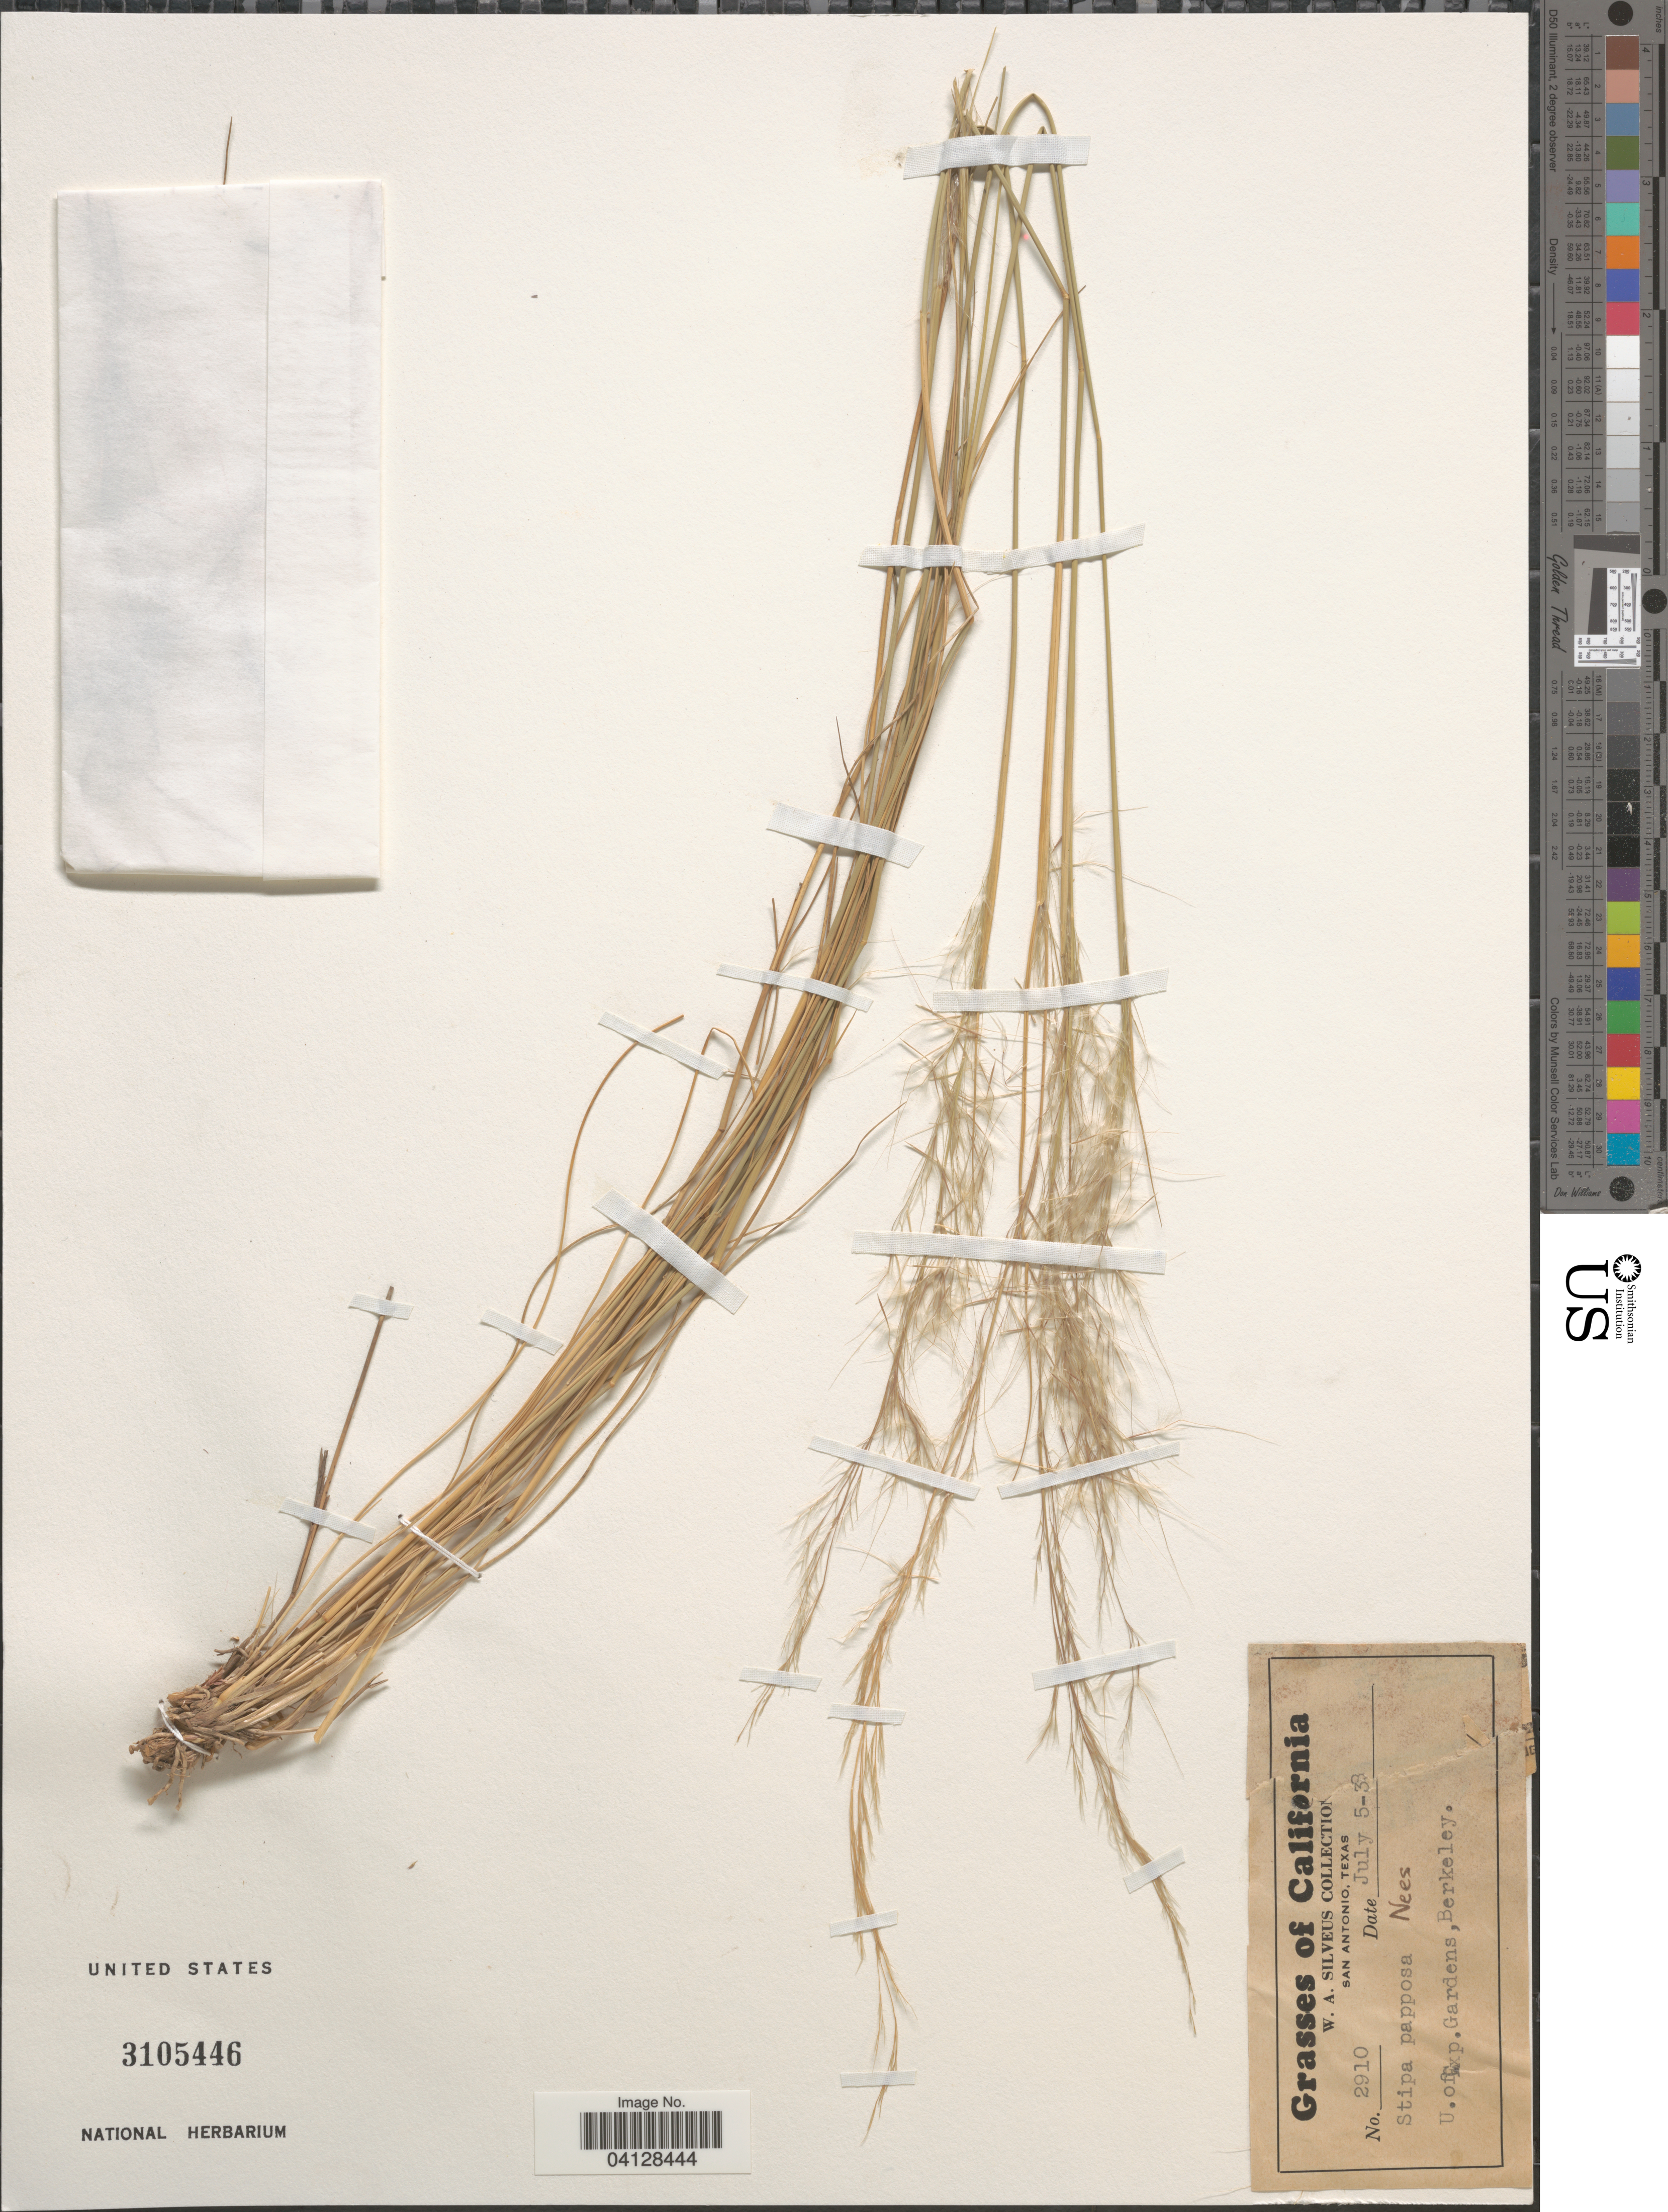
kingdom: Plantae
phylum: Tracheophyta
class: Liliopsida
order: Poales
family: Poaceae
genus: Stipa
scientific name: Stipa papposa Nees, nom. illeg.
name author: Nees in Mart.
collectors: W. Silveus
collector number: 2910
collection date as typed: Transcribed d/m/y: 5/7/38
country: United States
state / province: California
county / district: Alameda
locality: U. of Exp. Gardens, Berkeley.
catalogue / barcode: US 3105446